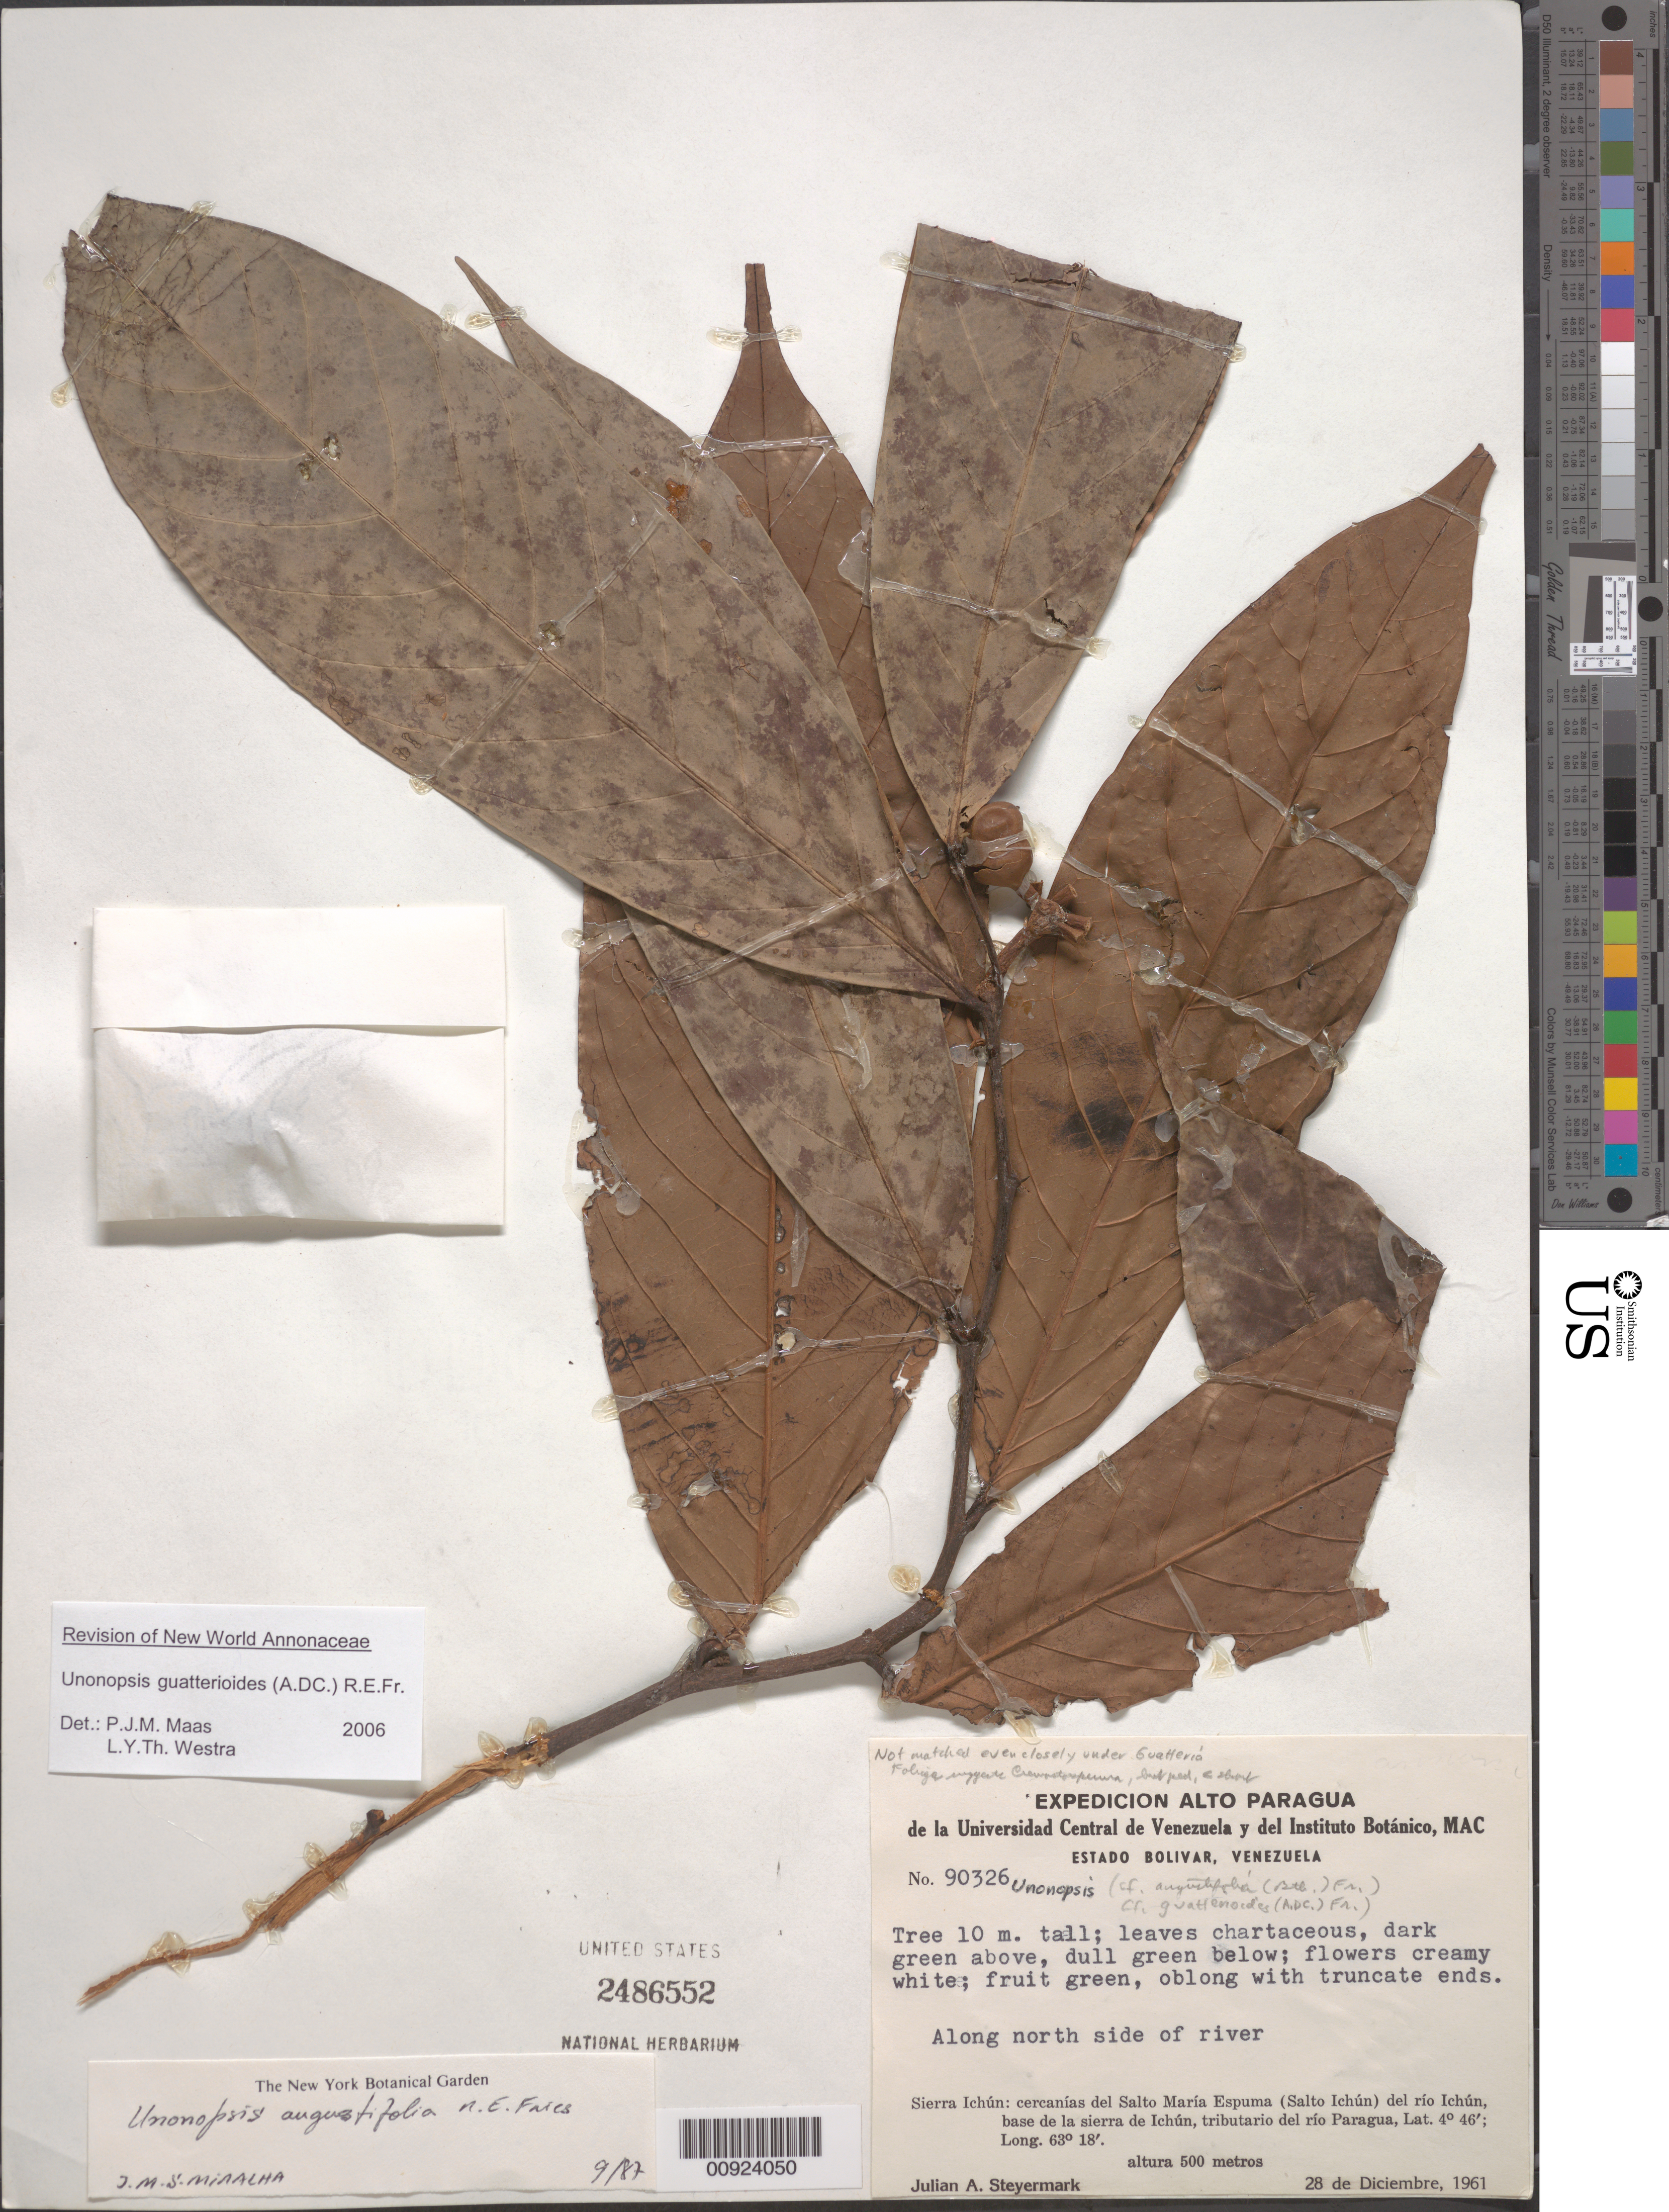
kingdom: Plantae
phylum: Tracheophyta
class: Magnoliopsida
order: Magnoliales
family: Annonaceae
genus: Unonopsis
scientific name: Unonopsis guatterioides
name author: (A. DC.) R.E. Fr.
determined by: Maas, P. J.; Westra, L. Y.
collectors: J. Steyermark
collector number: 90326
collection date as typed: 28-Dec-61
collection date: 1961-12-28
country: Venezuela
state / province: Bolívar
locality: Sierra Ichún: cerca Salto María Espuma (Salto Ichún) del Río Ichún (tributary of río Paragua), base de la sierra de Ichún, tributarío del río Paragua along north side of river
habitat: Along north side of river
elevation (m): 500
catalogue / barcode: US 2486552